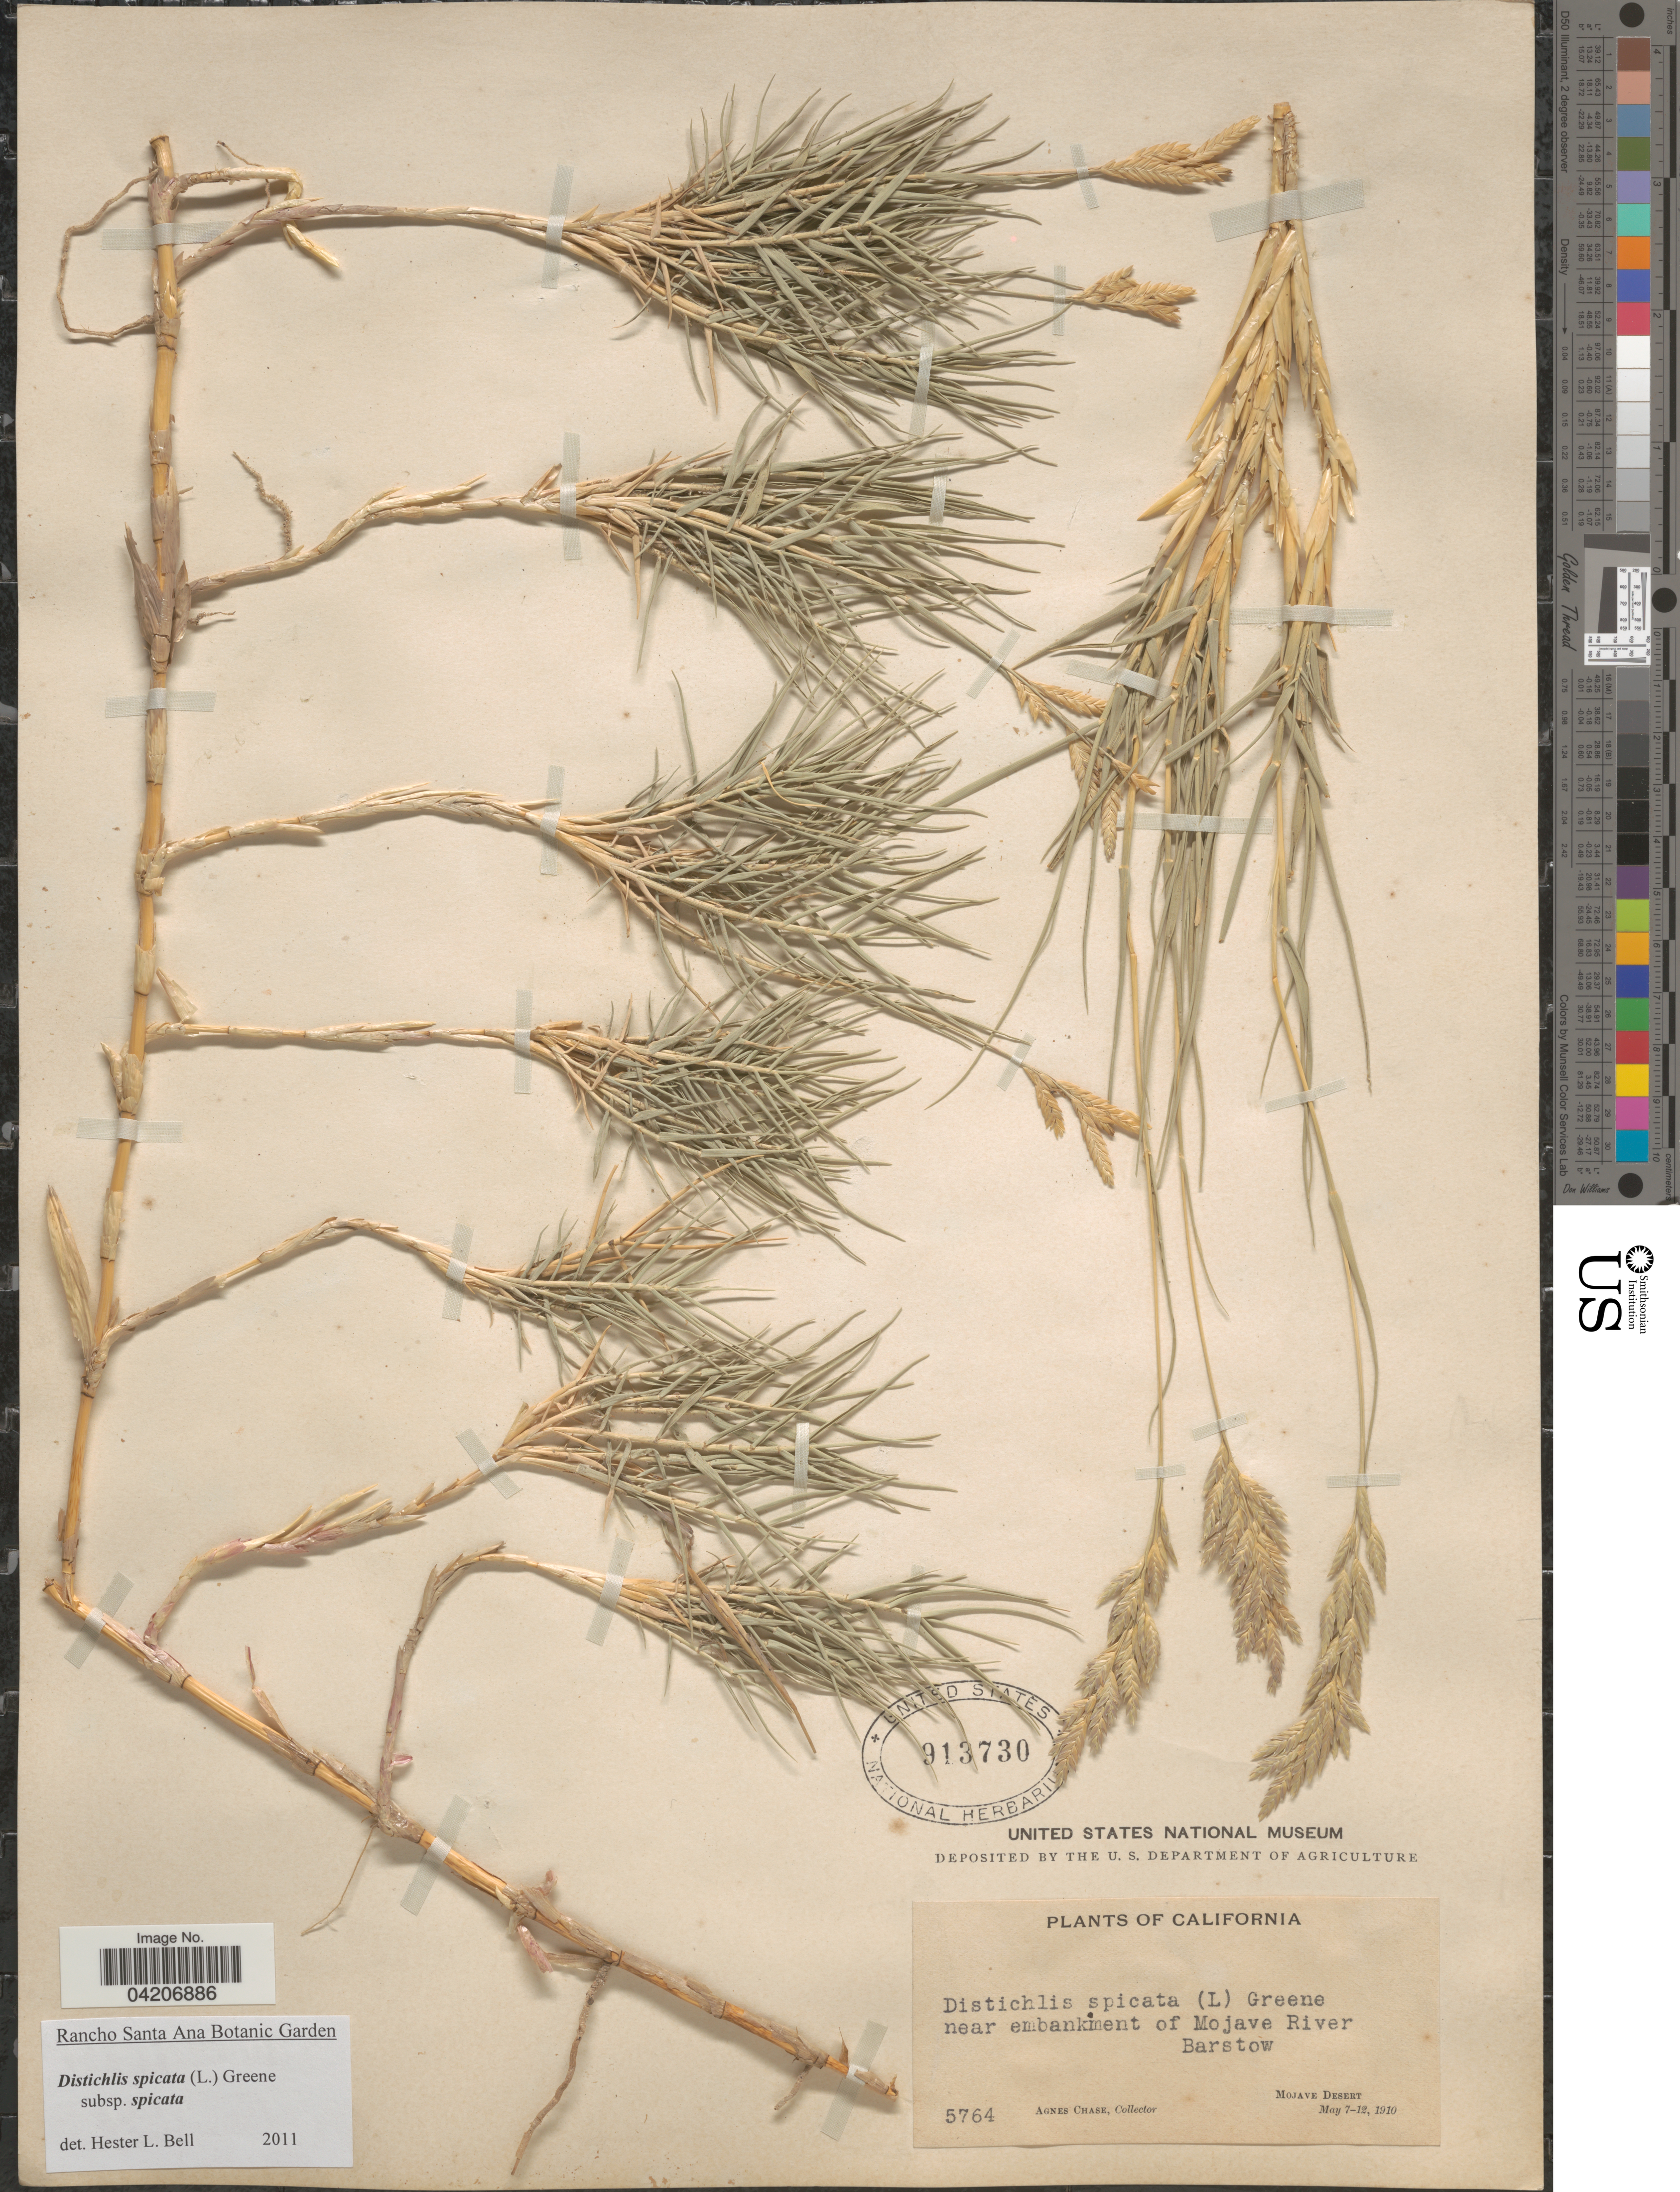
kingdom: Plantae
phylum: Tracheophyta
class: Liliopsida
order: Poales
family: Poaceae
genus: Distichlis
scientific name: Distichlis spicata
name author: (L.) Greene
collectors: A. Chase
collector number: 5764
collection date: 1910-05-07/1910-05-12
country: United States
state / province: California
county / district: San Bernardino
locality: Near embankment of Mojave River Barstow. Mojave Desert.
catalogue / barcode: US 913730